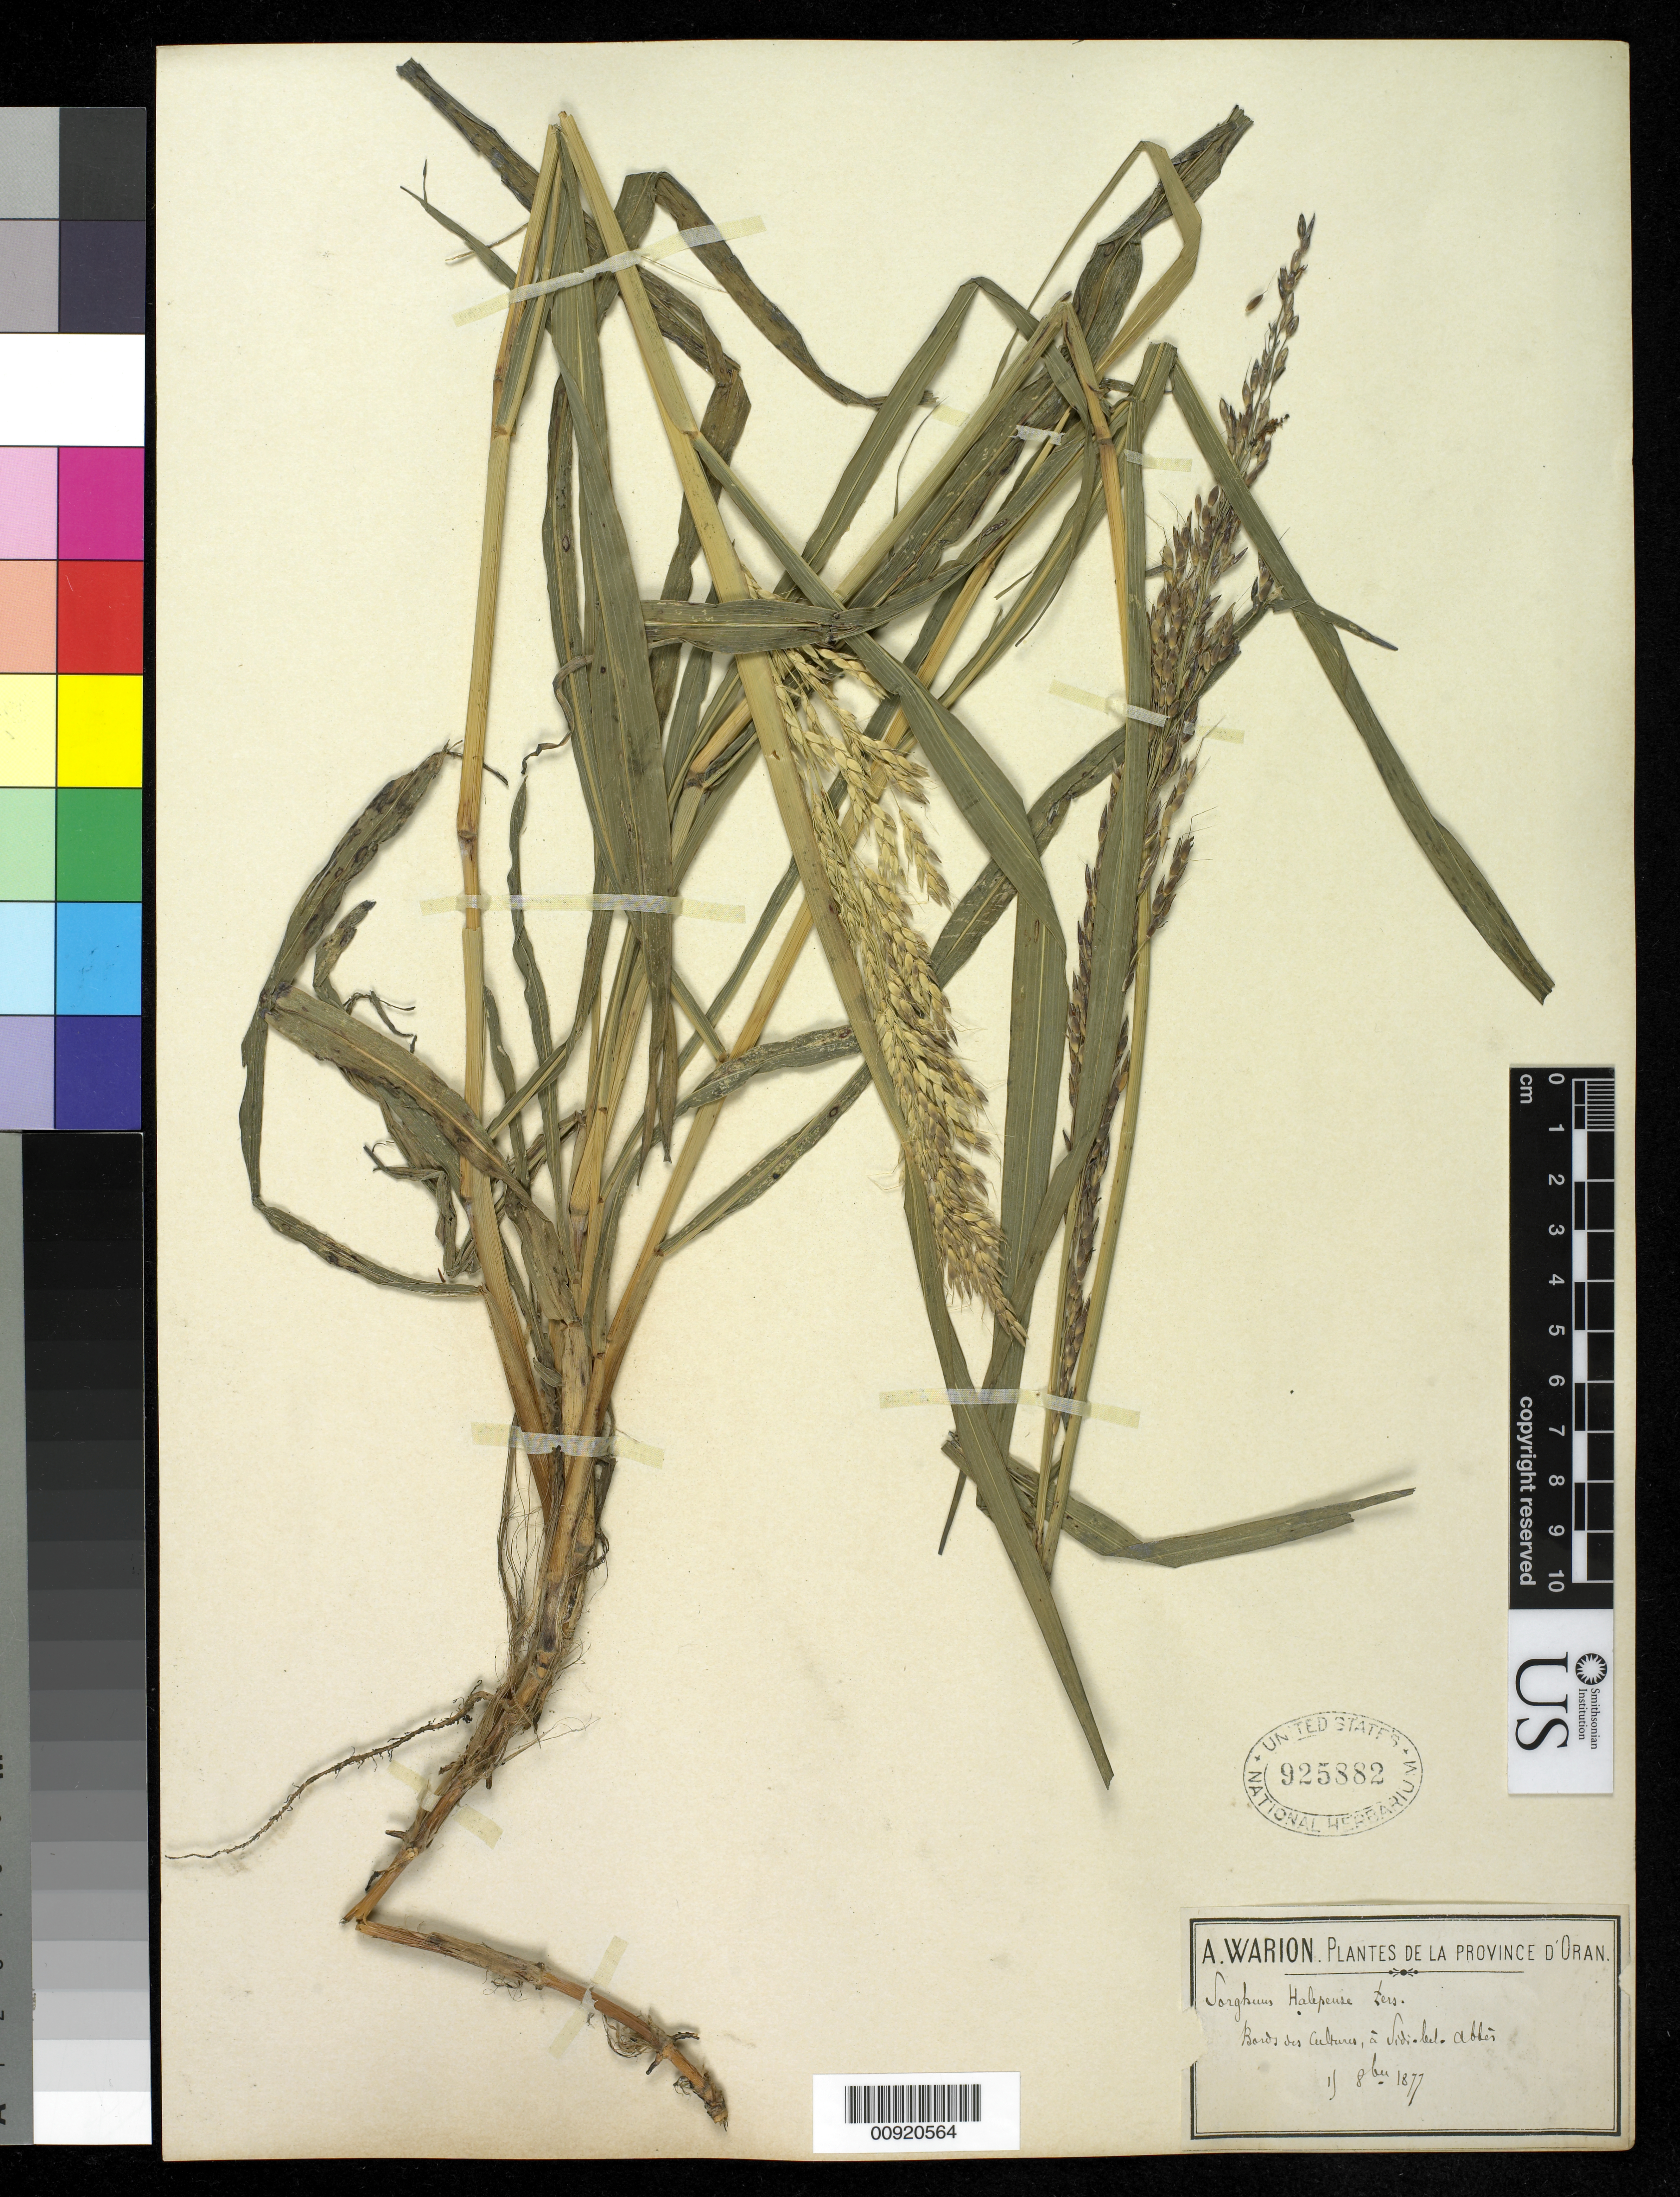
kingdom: Plantae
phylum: Tracheophyta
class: Liliopsida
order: Poales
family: Poaceae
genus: Sorghum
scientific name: Sorghum halepense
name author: (L.) Pers.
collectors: A. Warion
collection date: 1877-10-11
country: Algeria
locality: Bordes des cultures a Sidilel Abbes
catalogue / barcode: US 925882